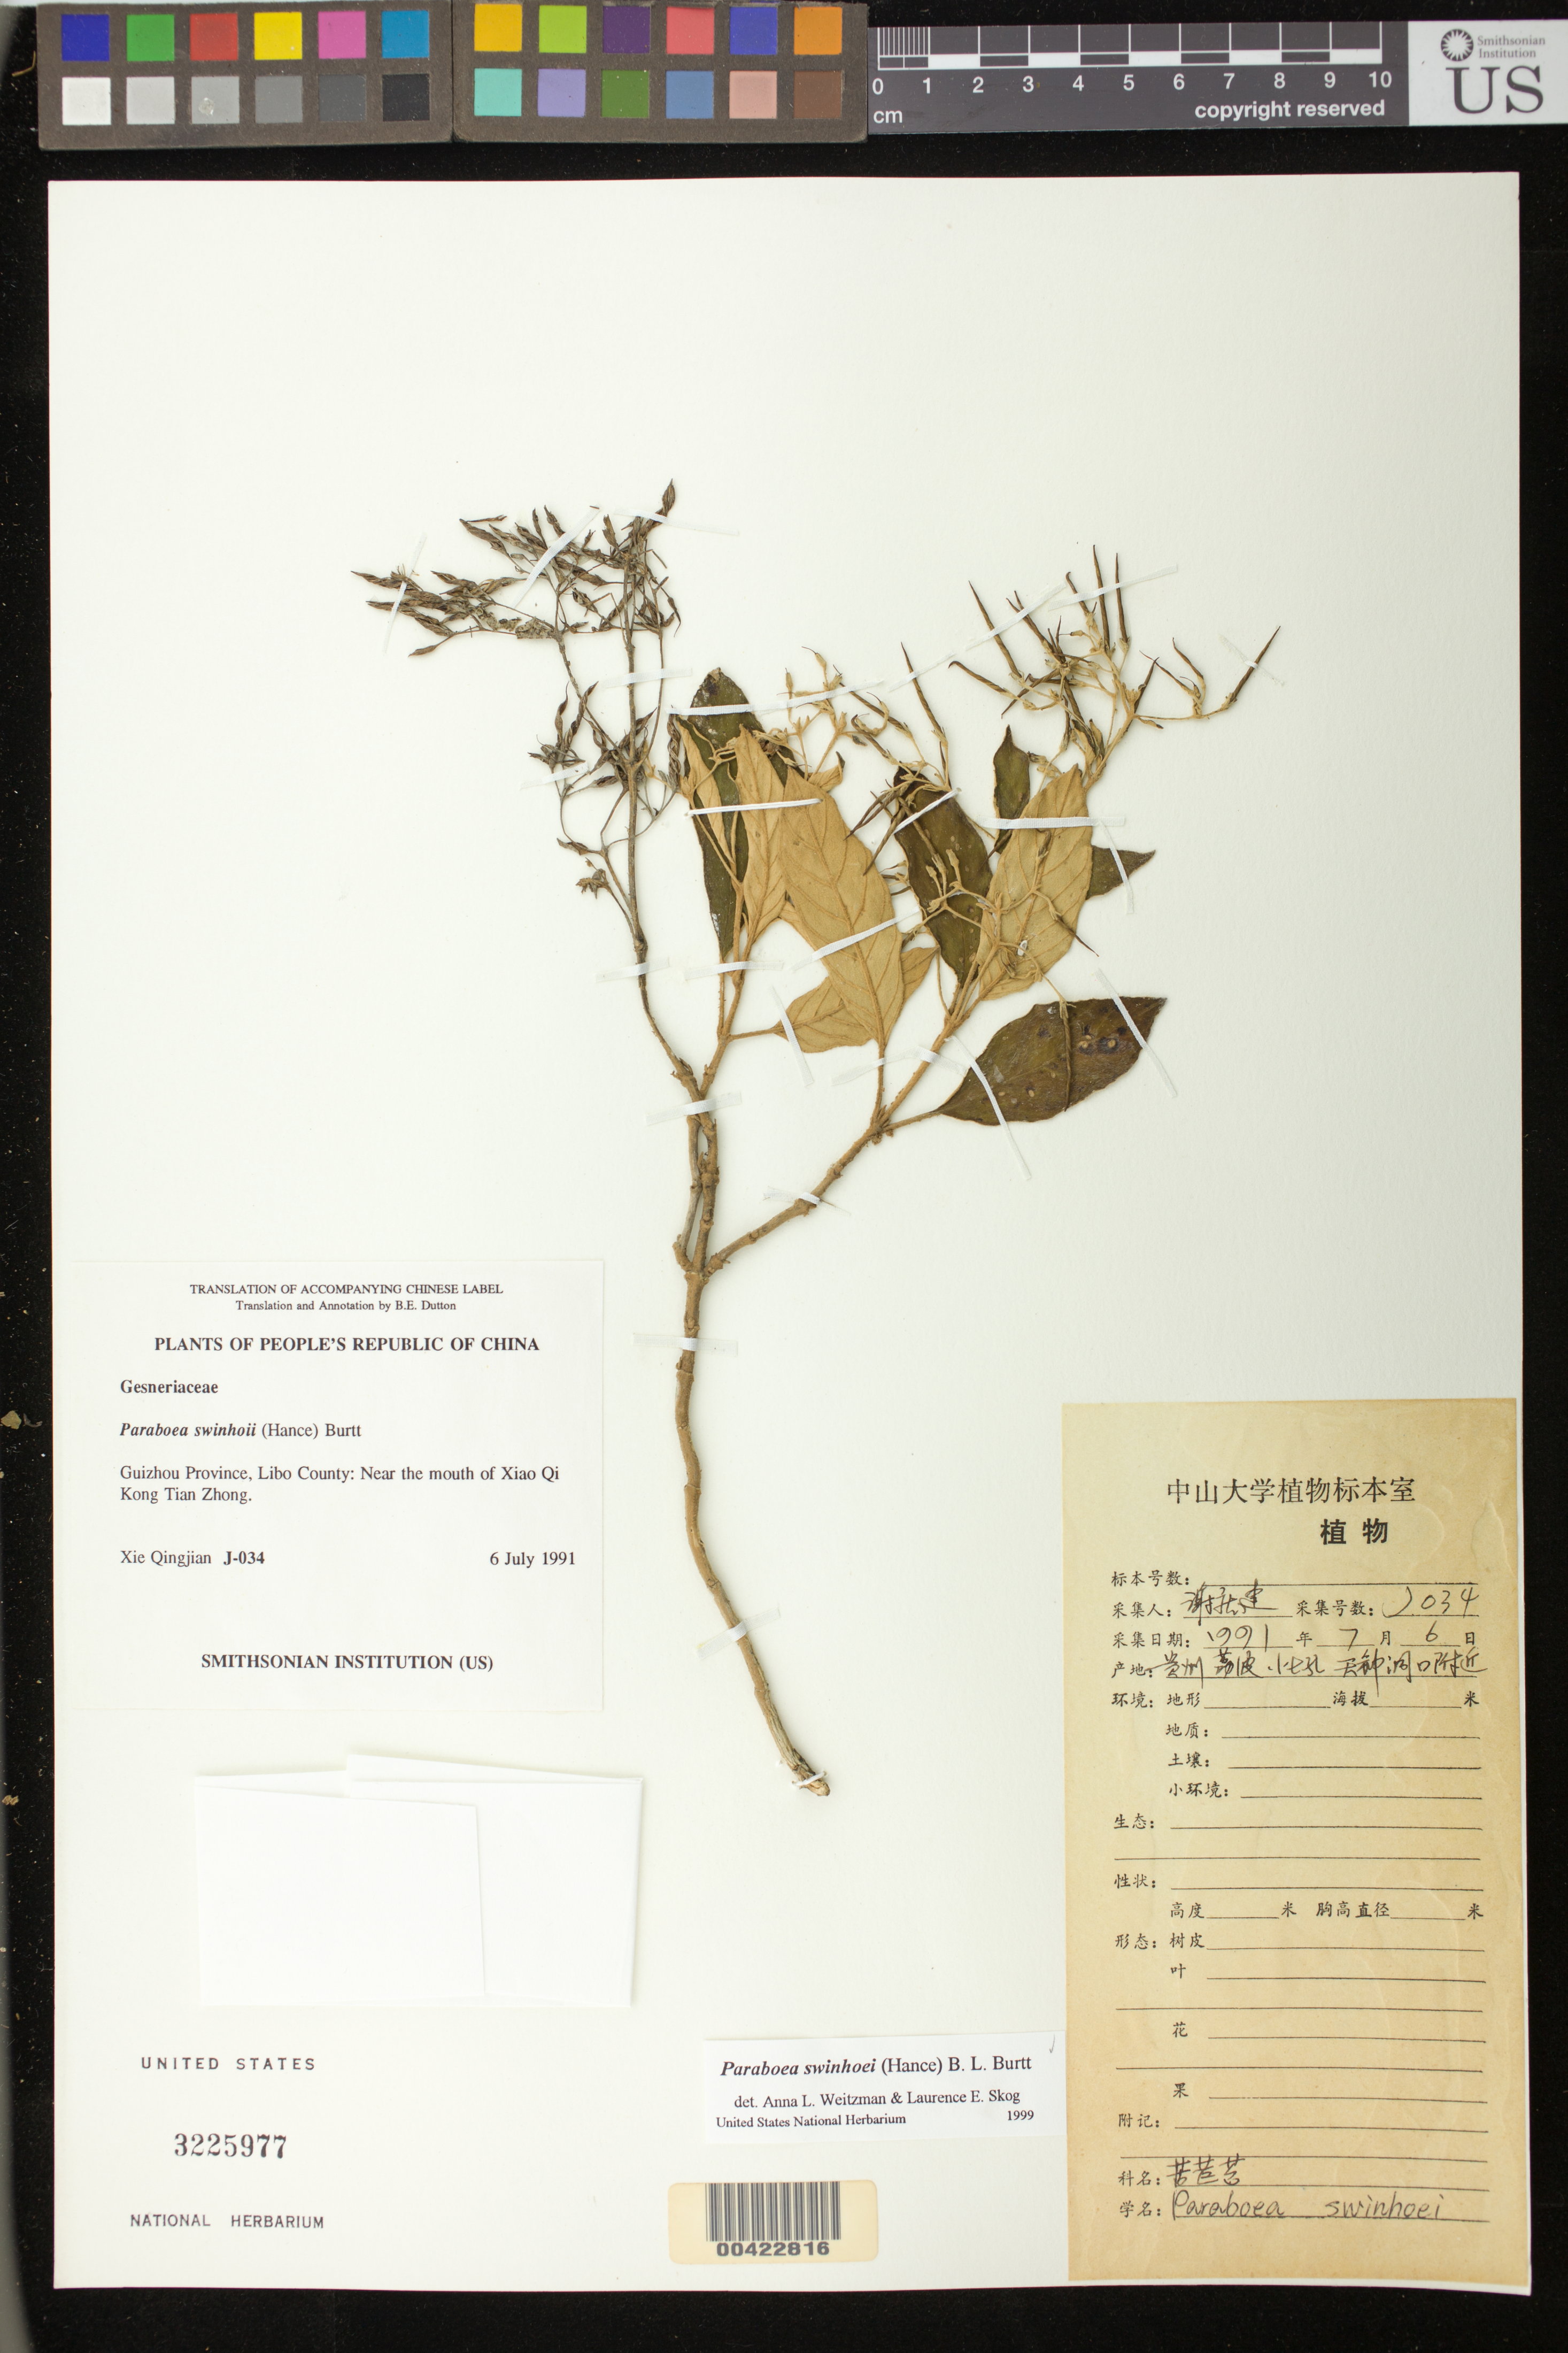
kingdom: Plantae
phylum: Tracheophyta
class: Magnoliopsida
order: Lamiales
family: Gesneriaceae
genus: Paraboea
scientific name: Paraboea swinhoei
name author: (Hance) B.L. Burtt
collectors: Q. Xie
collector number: J-034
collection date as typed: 06 Jul 1991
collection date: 1991-07-06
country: China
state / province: Guizhou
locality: Libo co., Mouth of xiao qui king tian zhong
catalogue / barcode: US 3225977